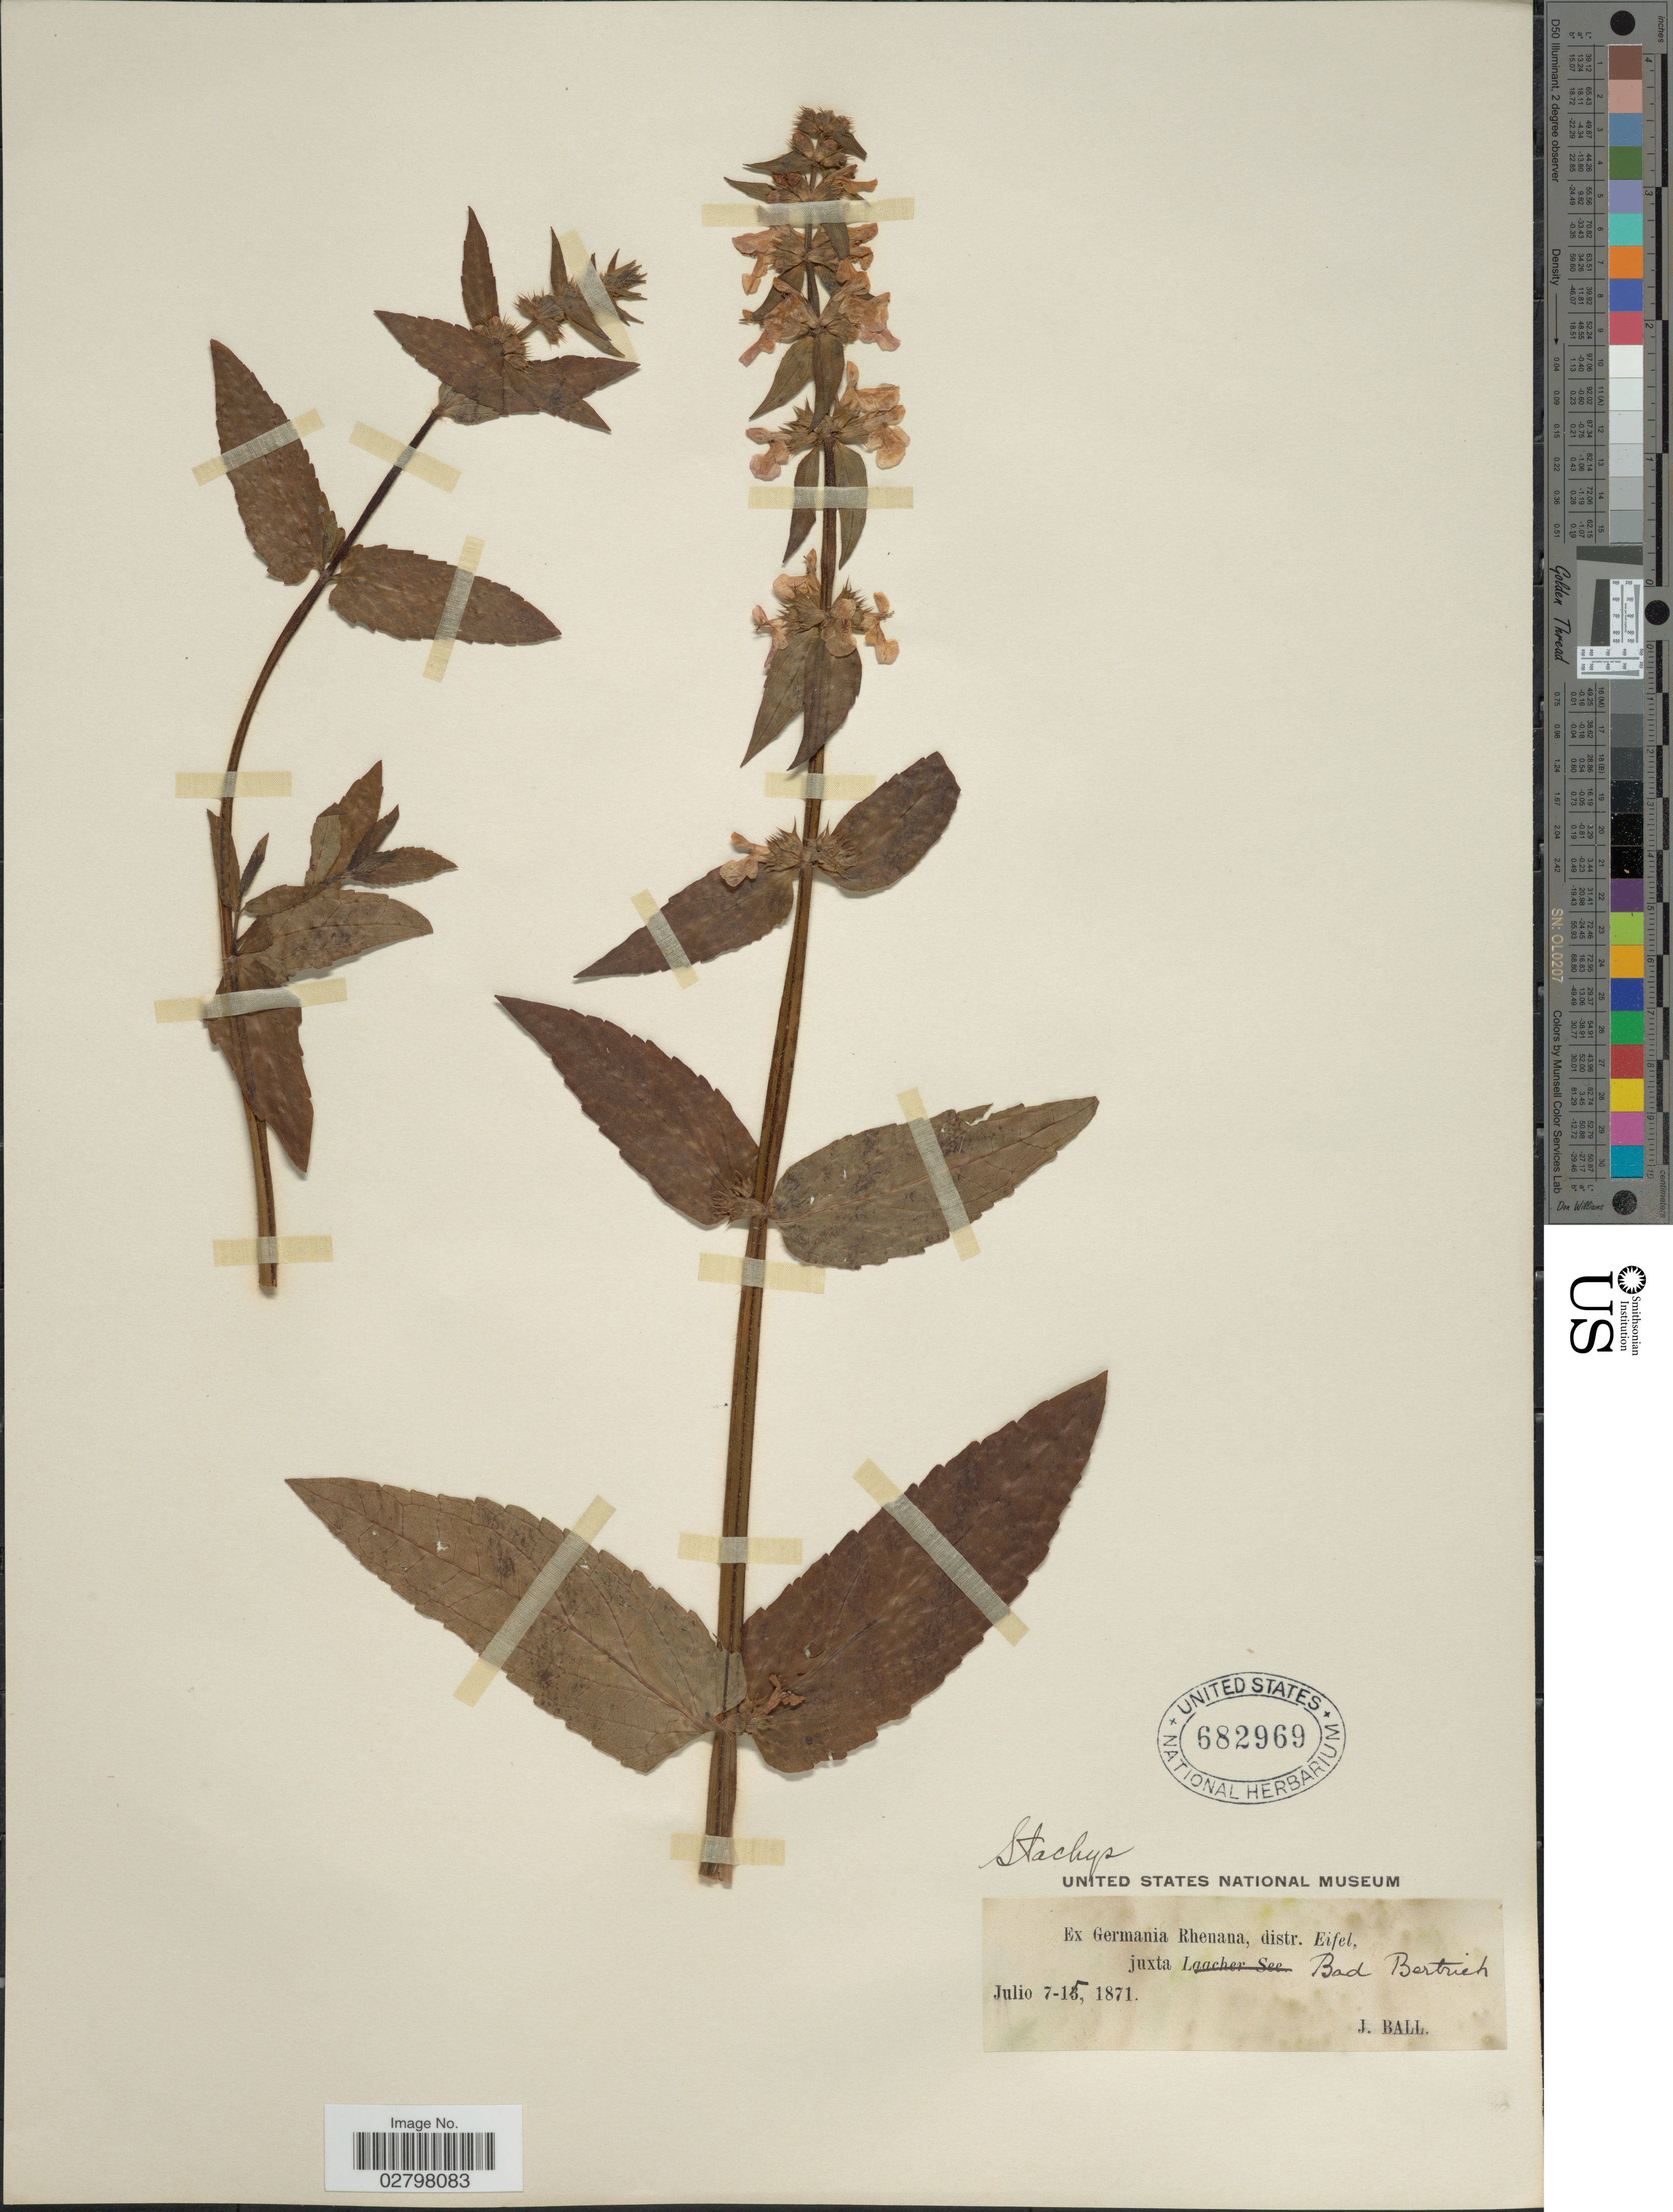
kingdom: Plantae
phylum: Tracheophyta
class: Magnoliopsida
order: Lamiales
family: Lamiaceae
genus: Stachys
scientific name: Stachys sp.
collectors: J. Ball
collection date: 1871-07-07/1871-07-15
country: Germany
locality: Ex Germania Rhenana, distr. Eifel, juxta Bad Bertrich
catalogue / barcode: US 682969